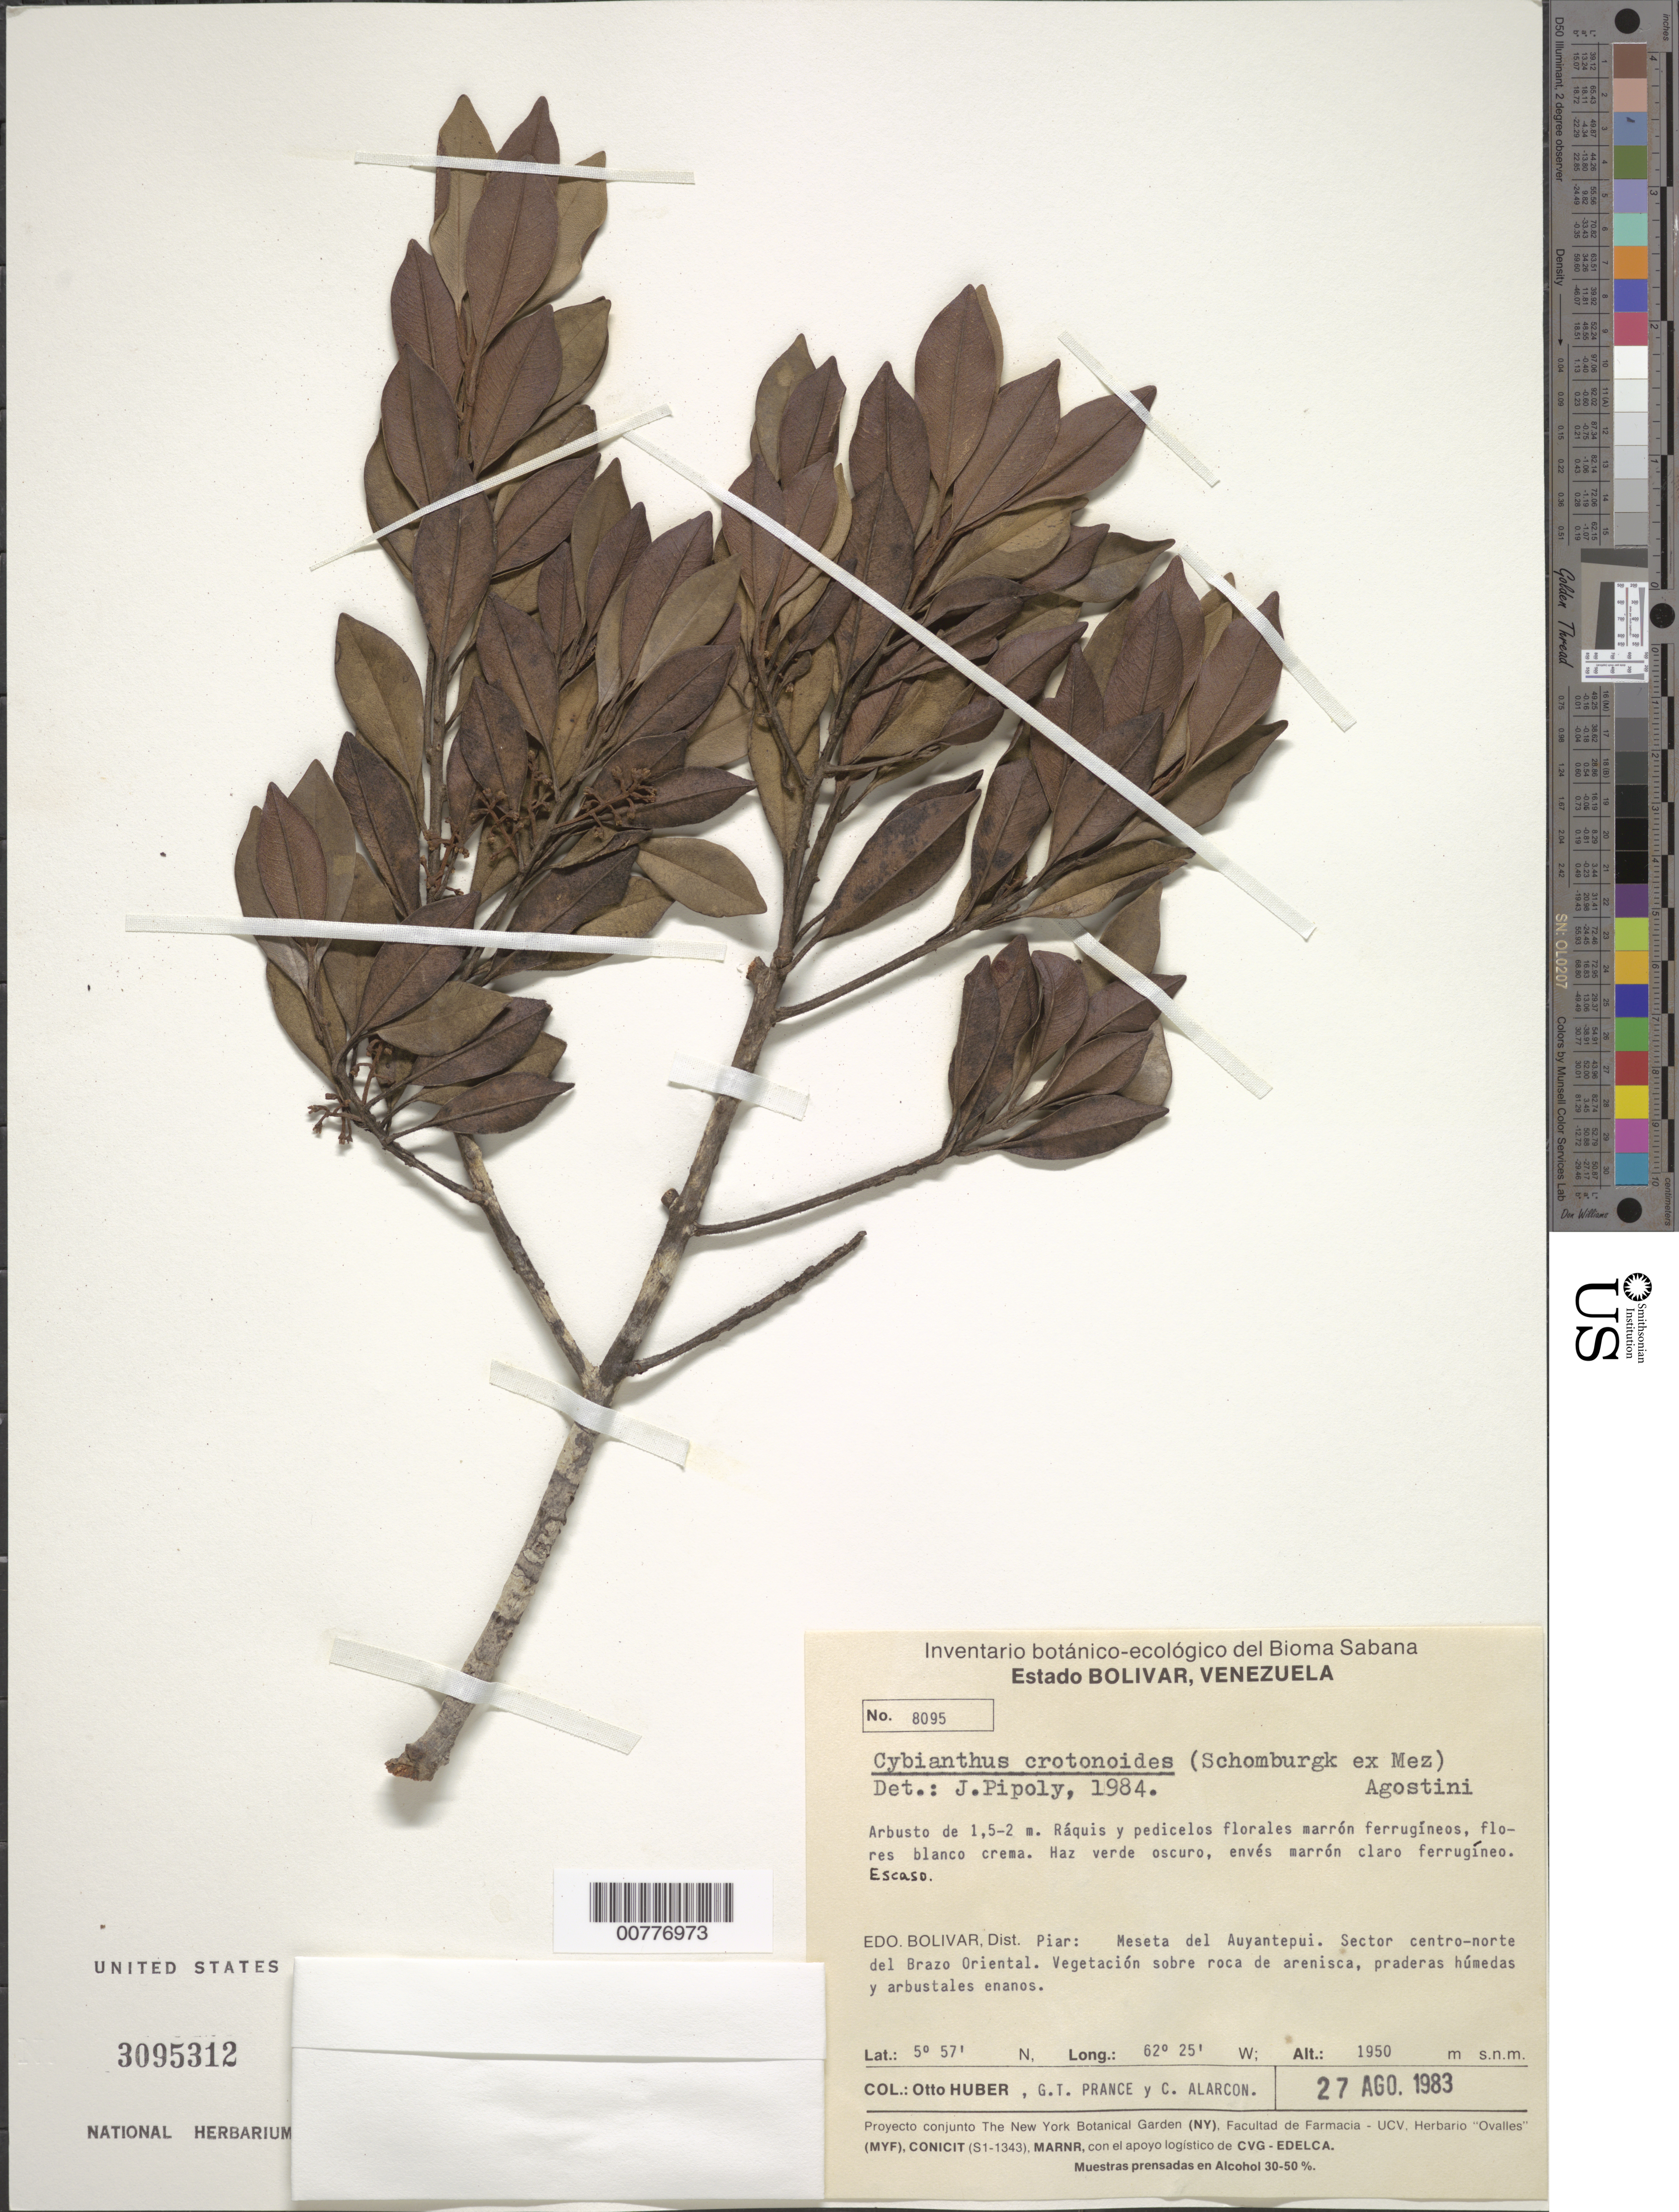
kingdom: Plantae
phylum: Tracheophyta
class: Magnoliopsida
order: Ericales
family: Primulaceae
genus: Cybianthus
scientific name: Cybianthus crotonoides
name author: (M.R. Schomb. ex Mez) G. Agostini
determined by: Pipoly, J. J., III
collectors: O. Huber, G. T. Prance & C. Alarcon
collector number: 8095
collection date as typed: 27-Aug-83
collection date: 1983-08-27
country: Venezuela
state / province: Bolívar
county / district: Piar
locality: Auyan-tepuí, sect. centro-norte del Brazo Oriental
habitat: Vegetation sobre roca de arenisca, praderas húmedas y arbustales enanos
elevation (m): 1950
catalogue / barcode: US 3095312